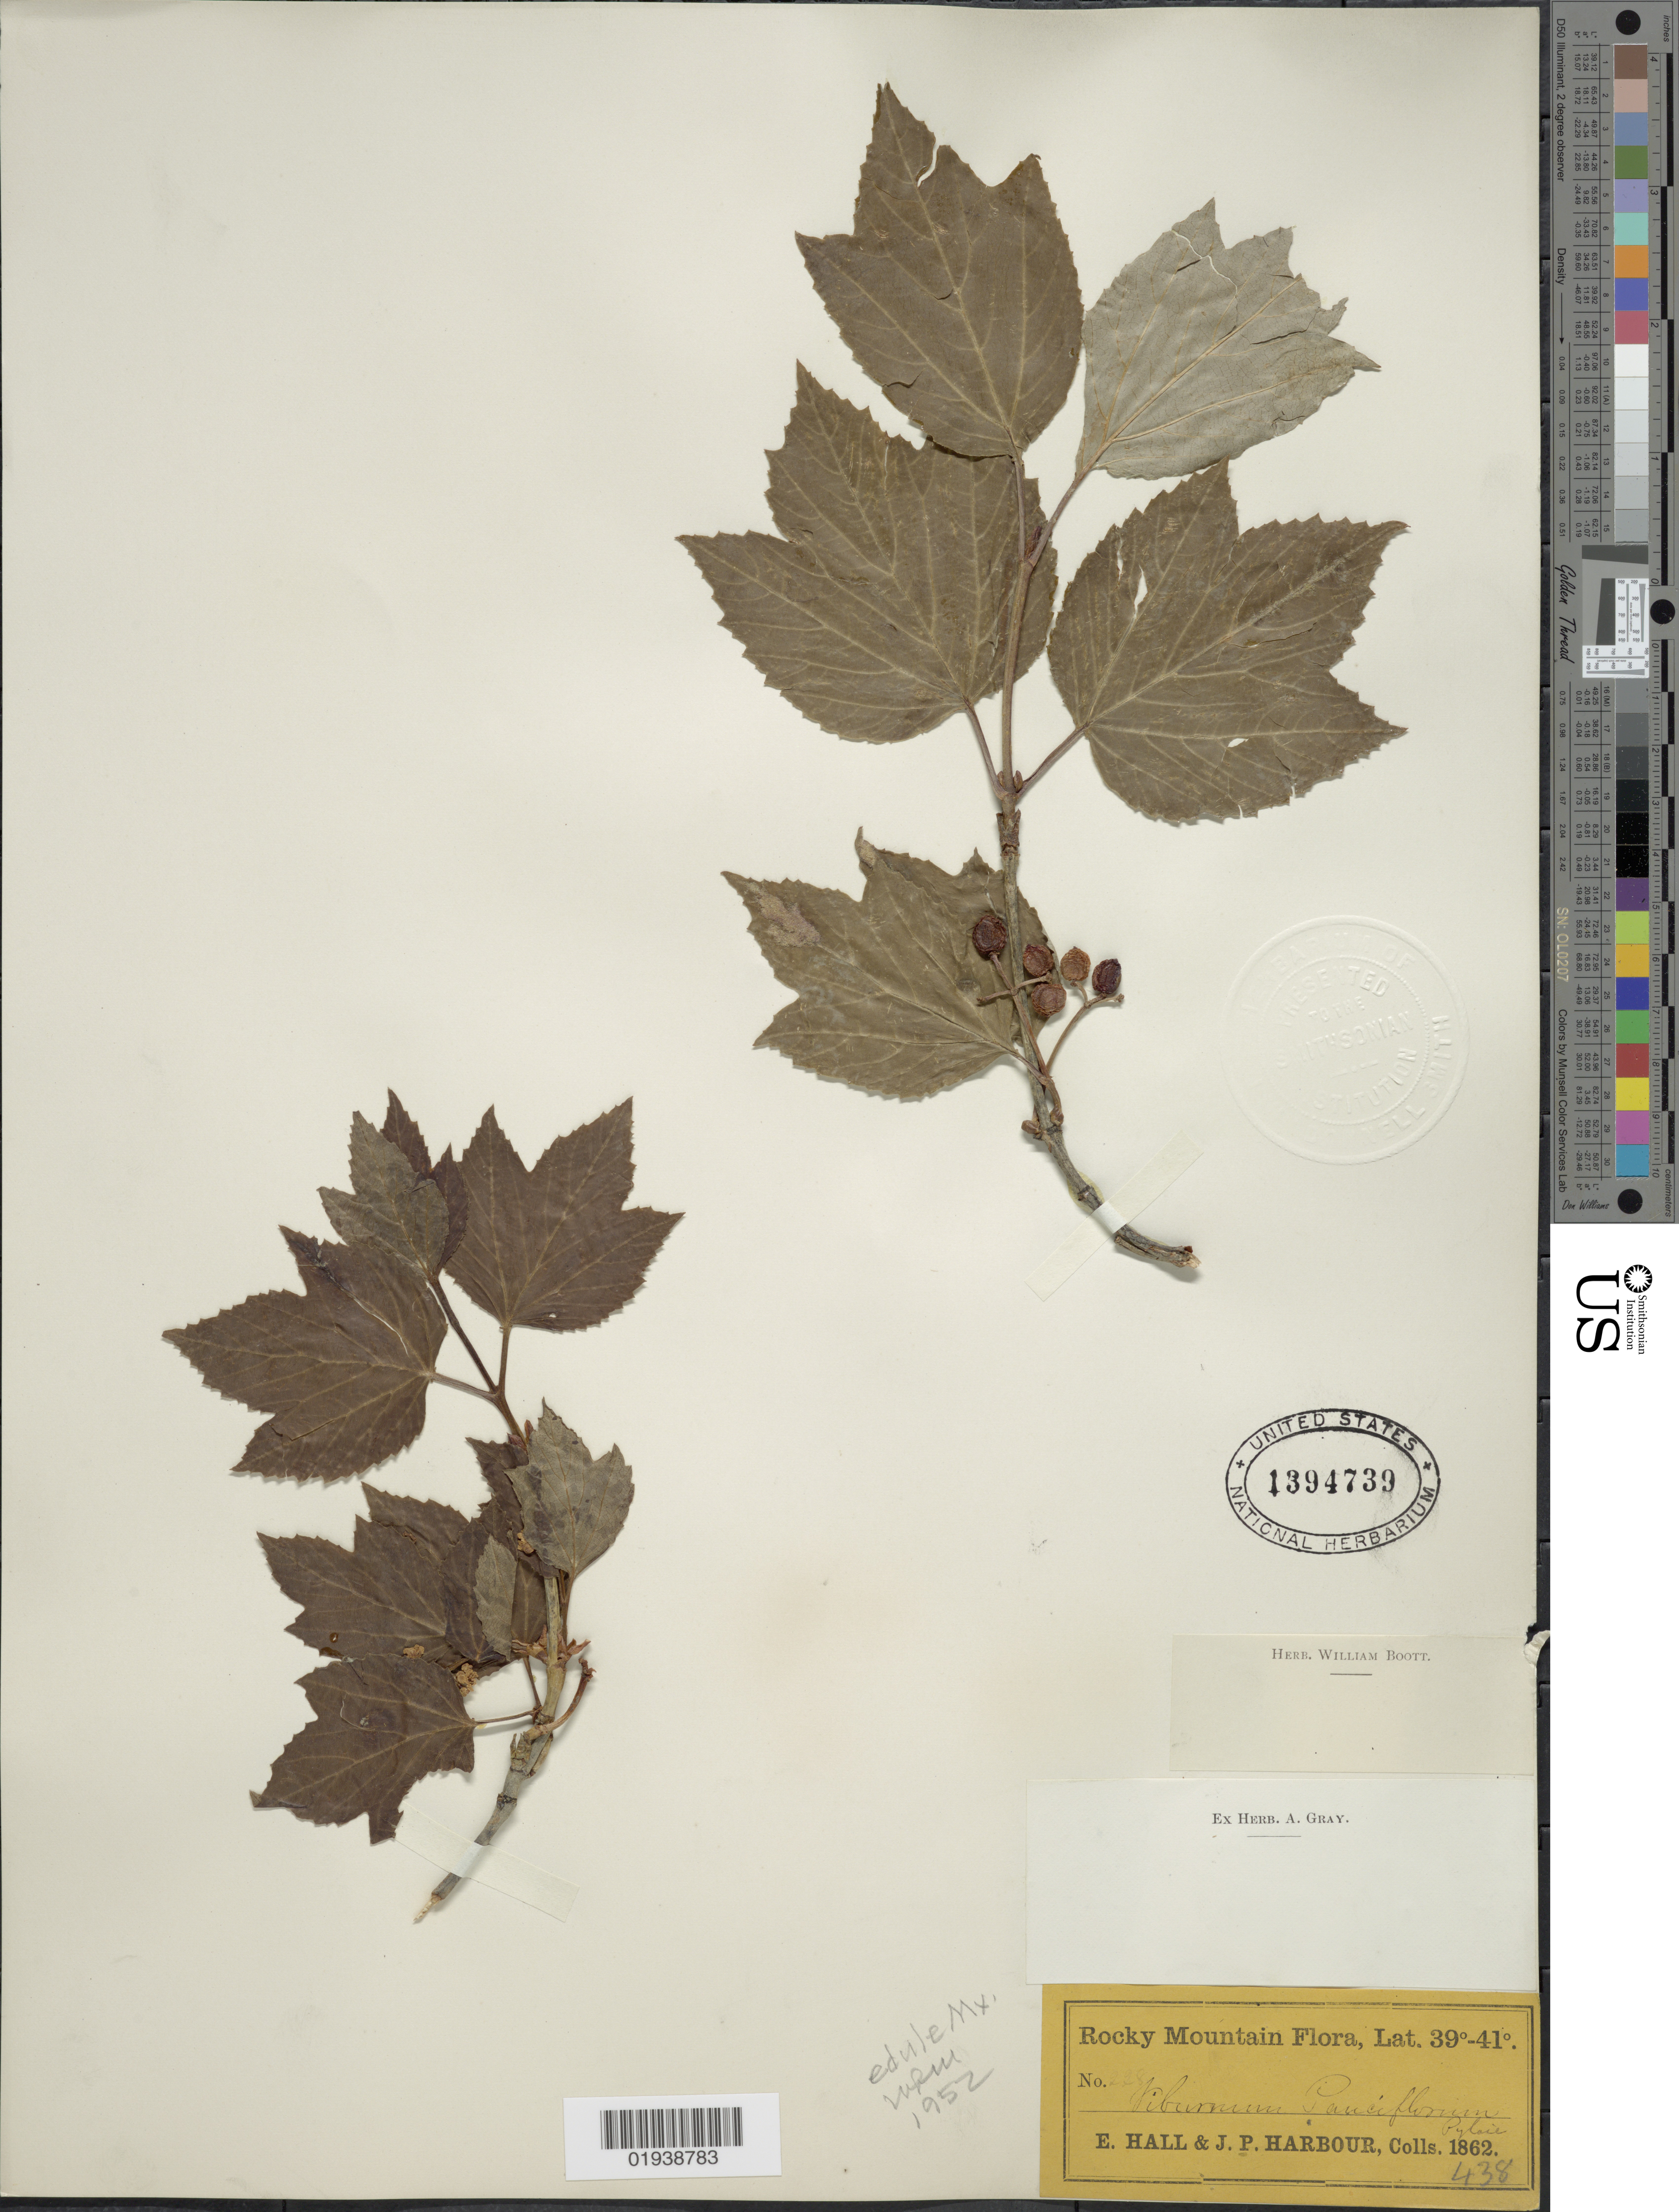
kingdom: Plantae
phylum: Tracheophyta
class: Magnoliopsida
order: Dipsacales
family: Viburnaceae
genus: Viburnum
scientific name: Viburnum edule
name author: (Michx.) Raf.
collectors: E. Hall & J. Harbour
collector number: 438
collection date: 1862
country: United States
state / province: Colorado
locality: Rocky Mtns.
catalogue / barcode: US 1394739